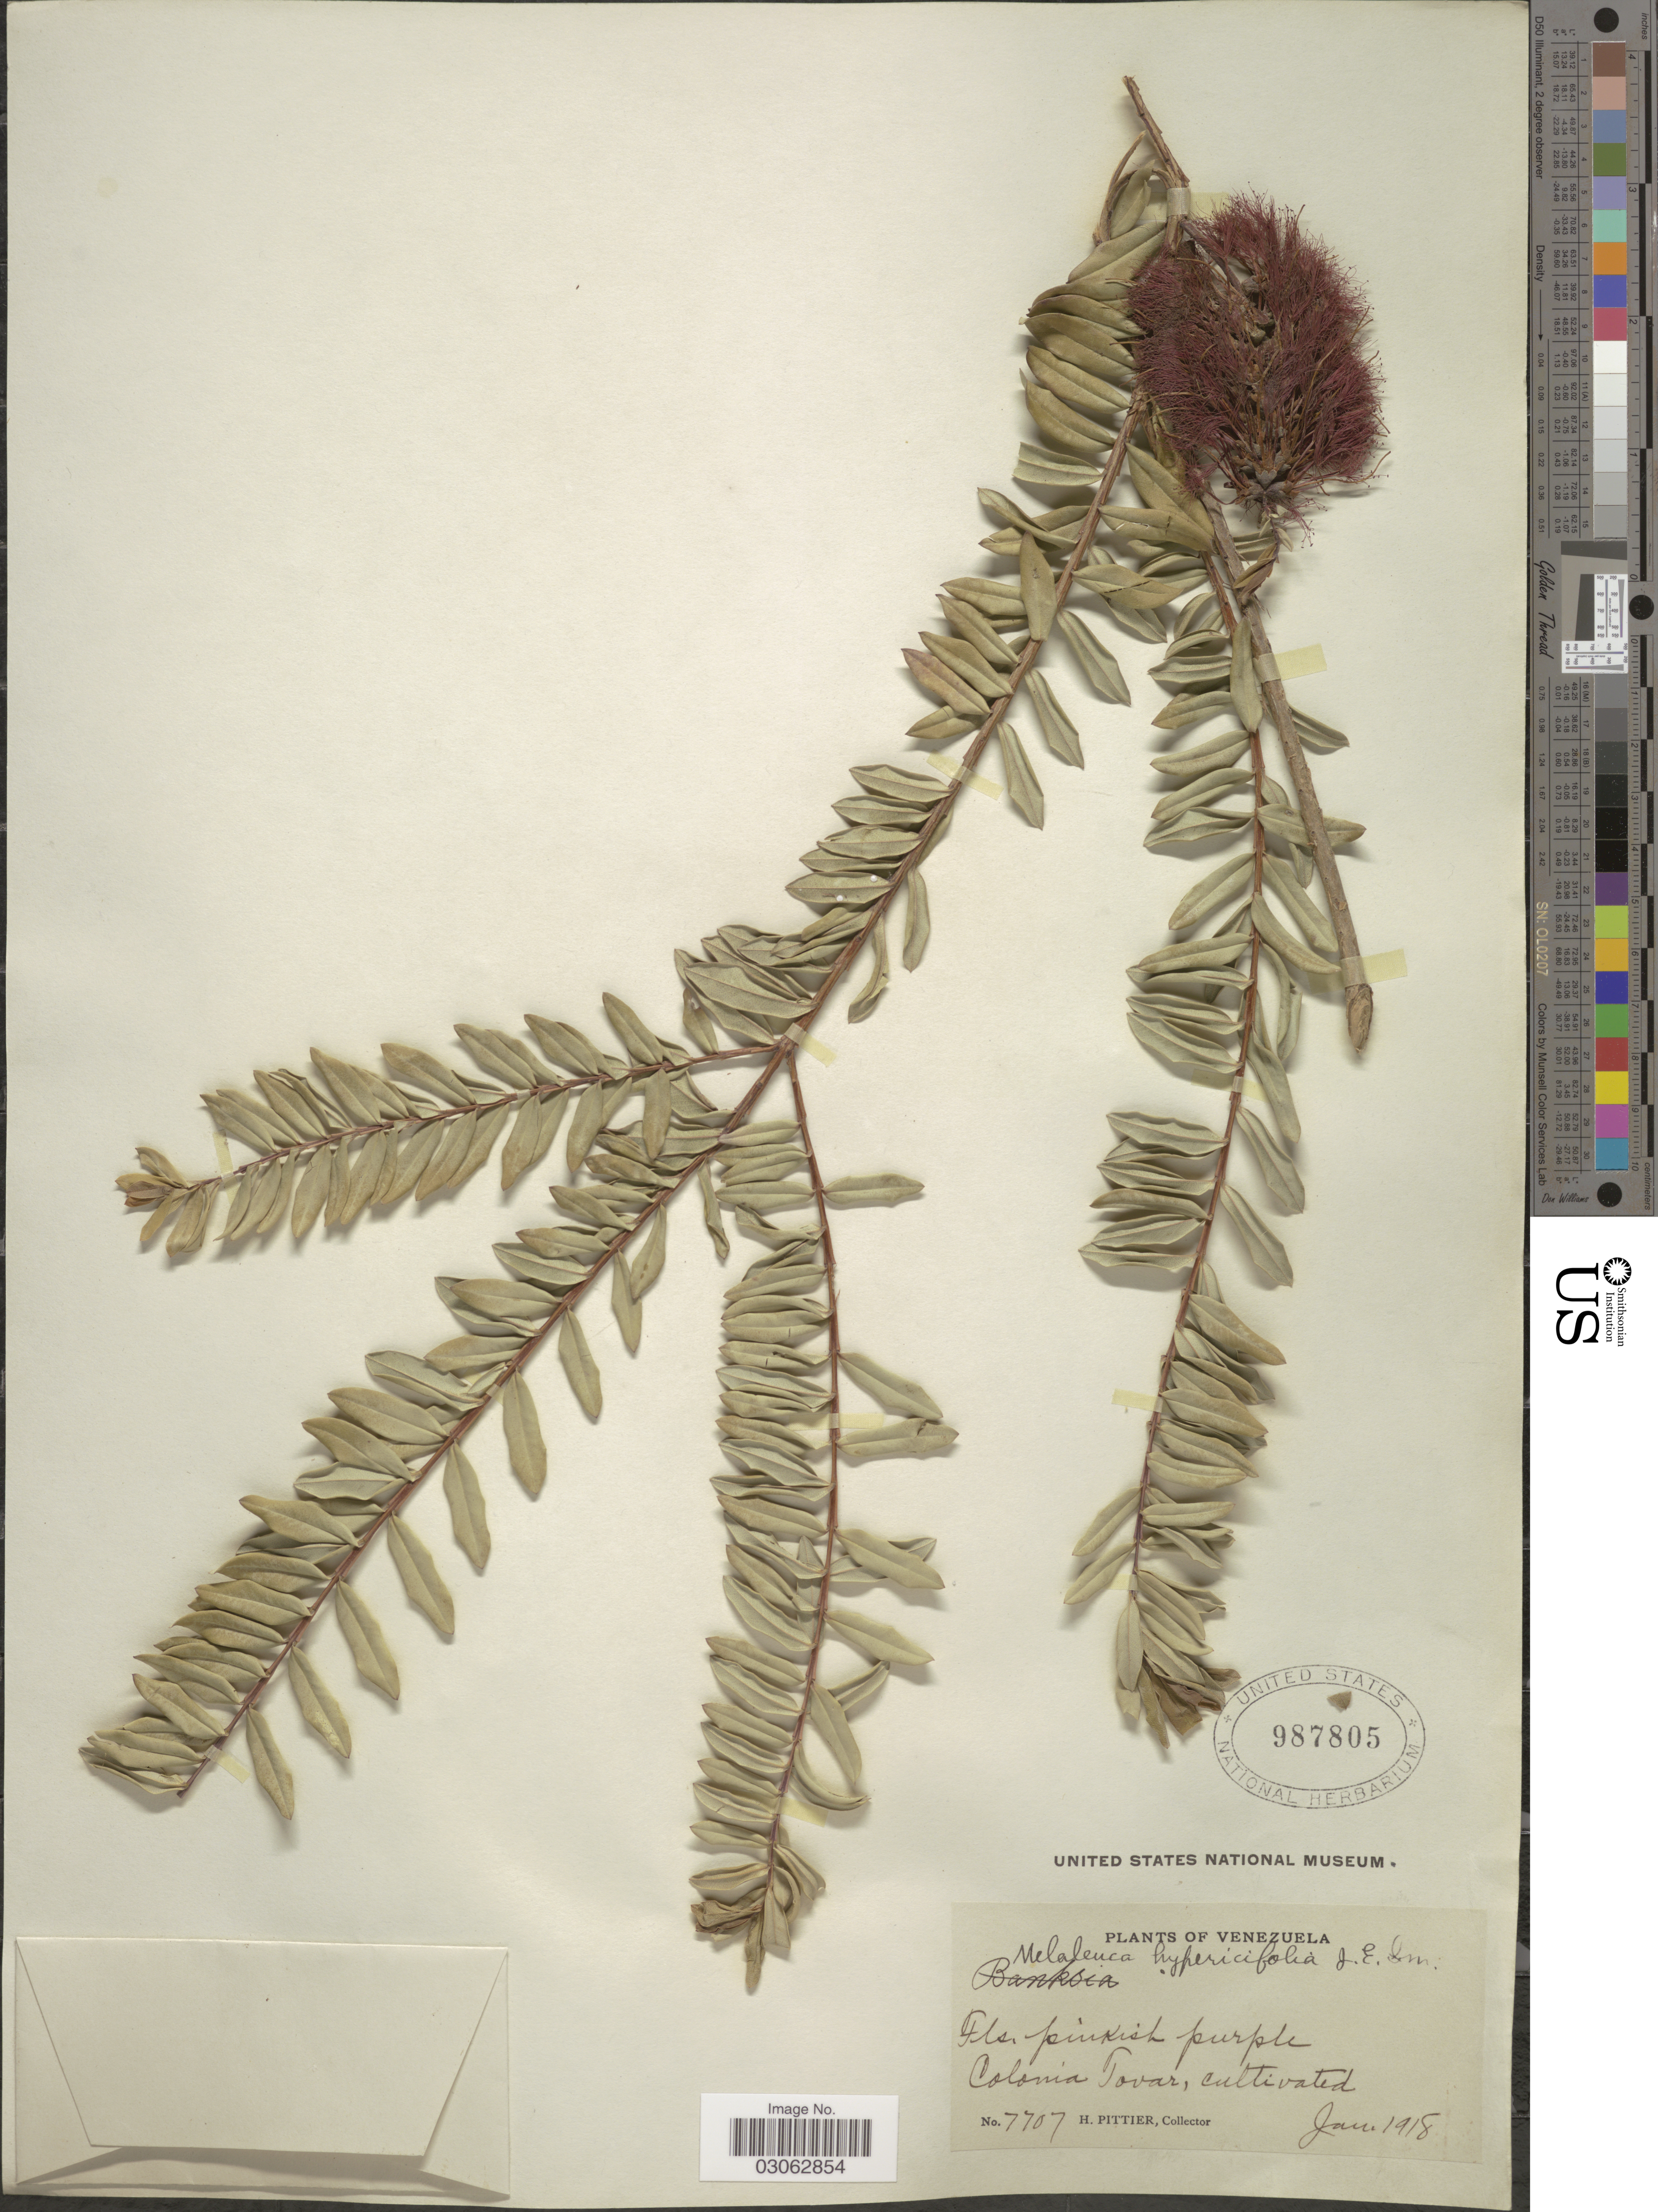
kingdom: Plantae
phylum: Tracheophyta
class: Magnoliopsida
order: Myrtales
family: Myrtaceae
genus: Melaleuca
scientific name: Melaleuca hypericifolia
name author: Sm.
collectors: H. F. Pittier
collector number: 7707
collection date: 1918-01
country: Venezuela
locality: Colonia Tovar.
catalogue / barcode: US 987805